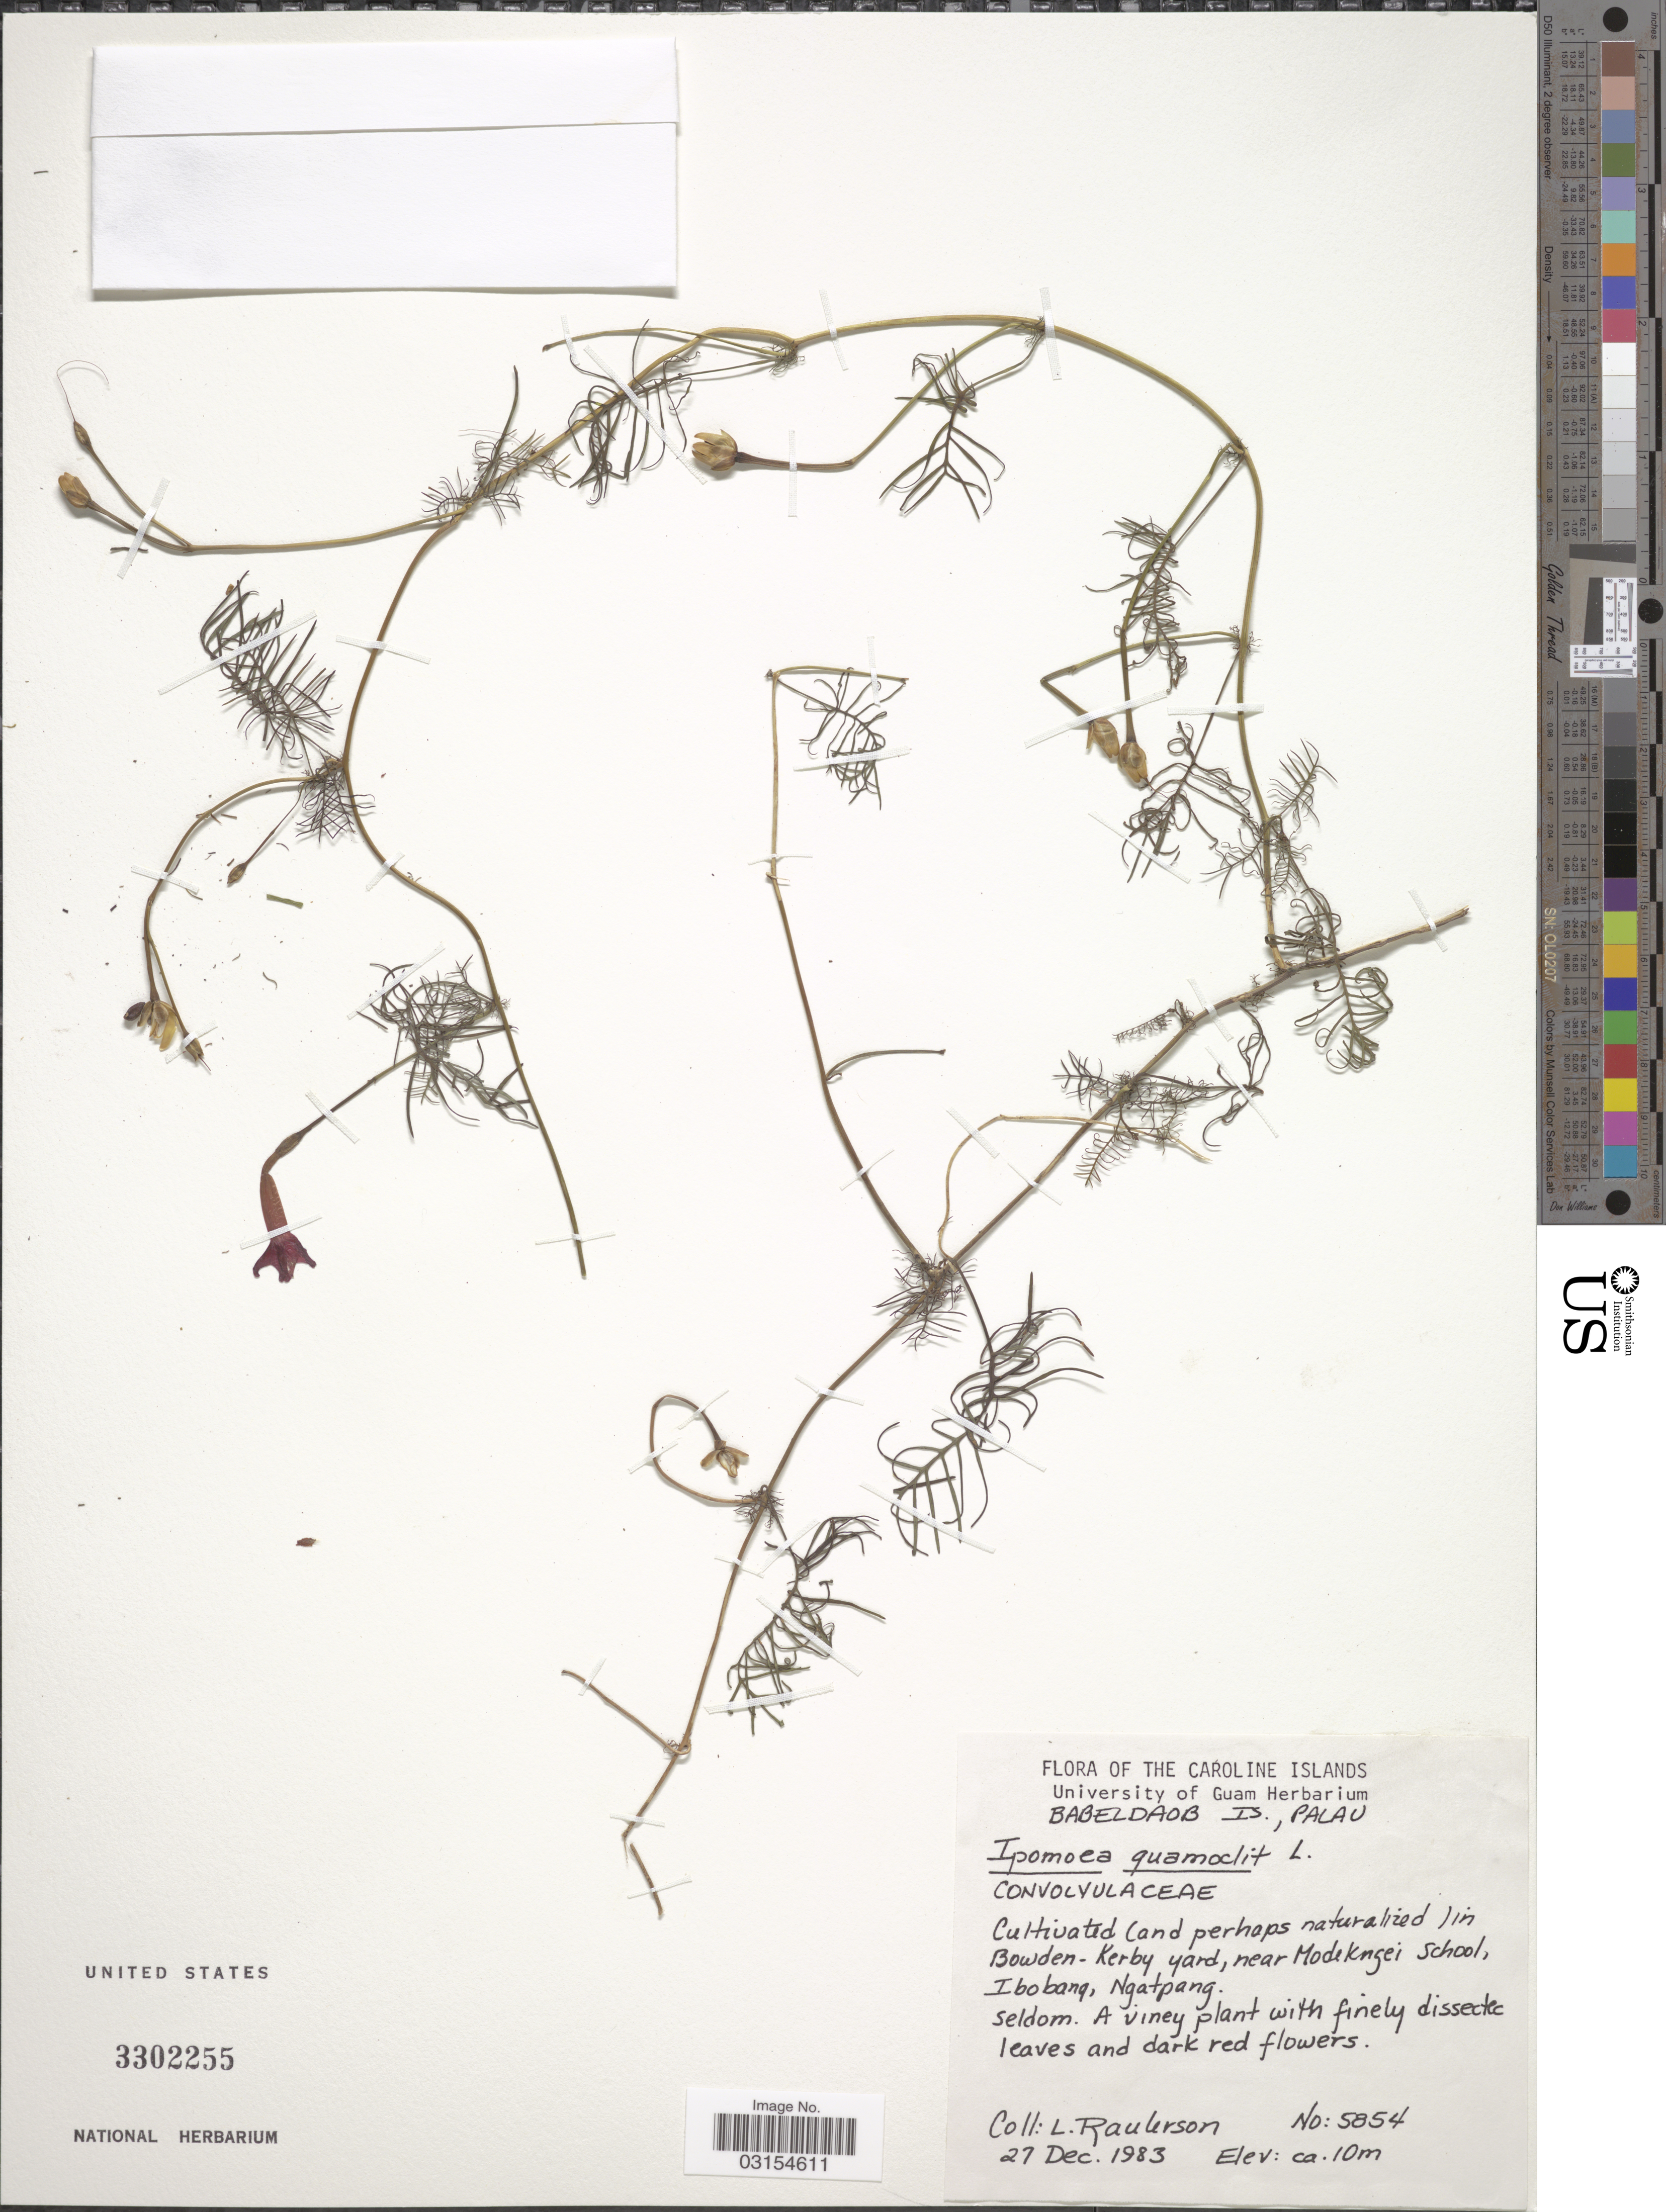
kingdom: Plantae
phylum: Tracheophyta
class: Magnoliopsida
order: Solanales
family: Convolvulaceae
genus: Ipomoea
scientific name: Ipomoea quamoclit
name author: L.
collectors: L. Raulerson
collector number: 5854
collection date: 1983-12-27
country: Palau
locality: Cultivated land perhaps naturalized lin Bowden-Kerby yard, near Modekngei School, Ibobang, Ngatpang.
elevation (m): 10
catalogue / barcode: US 3302255